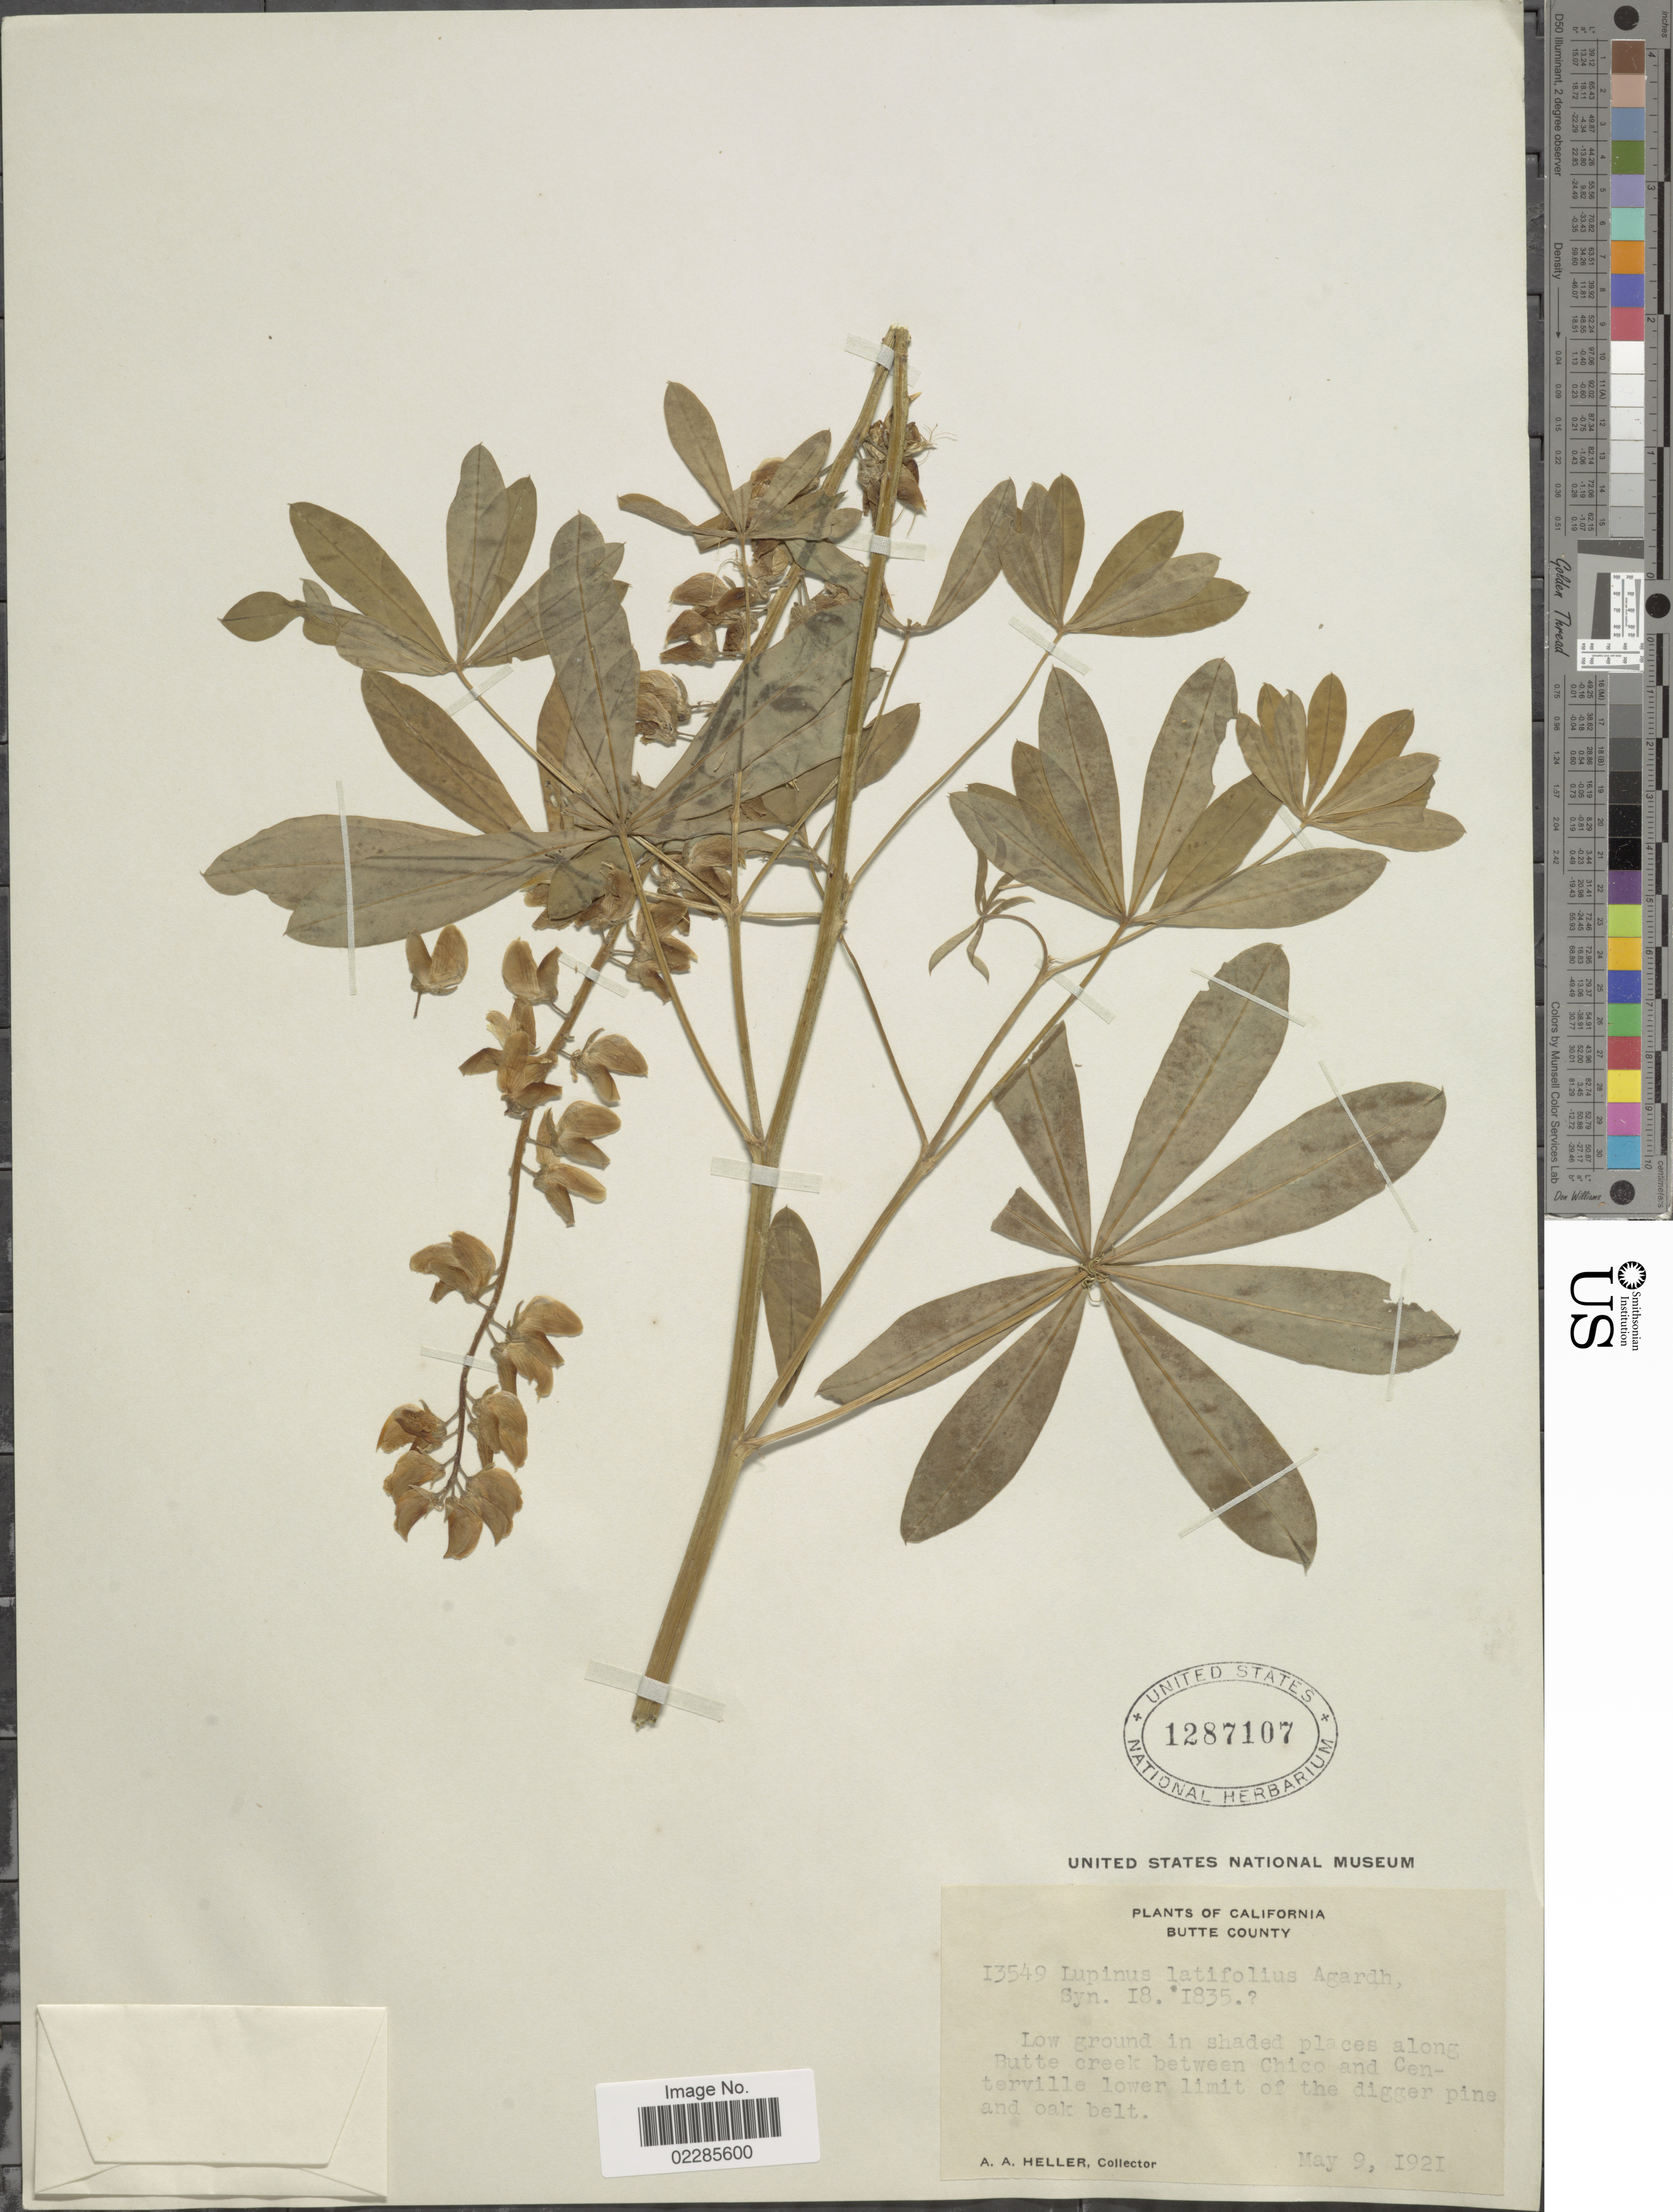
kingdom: Plantae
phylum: Tracheophyta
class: Magnoliopsida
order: Fabales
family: Fabaceae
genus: Lupinus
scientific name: Lupinus latifolius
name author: Lindl. ex J. Agardh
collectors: A. A. Heller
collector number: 13549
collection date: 1921-05-09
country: United States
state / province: California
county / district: Butte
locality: Butte County, Low ground in shaded places along Butte creek between Chico and Centerville lower limit of the digger pine and oak belt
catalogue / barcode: US 1287107